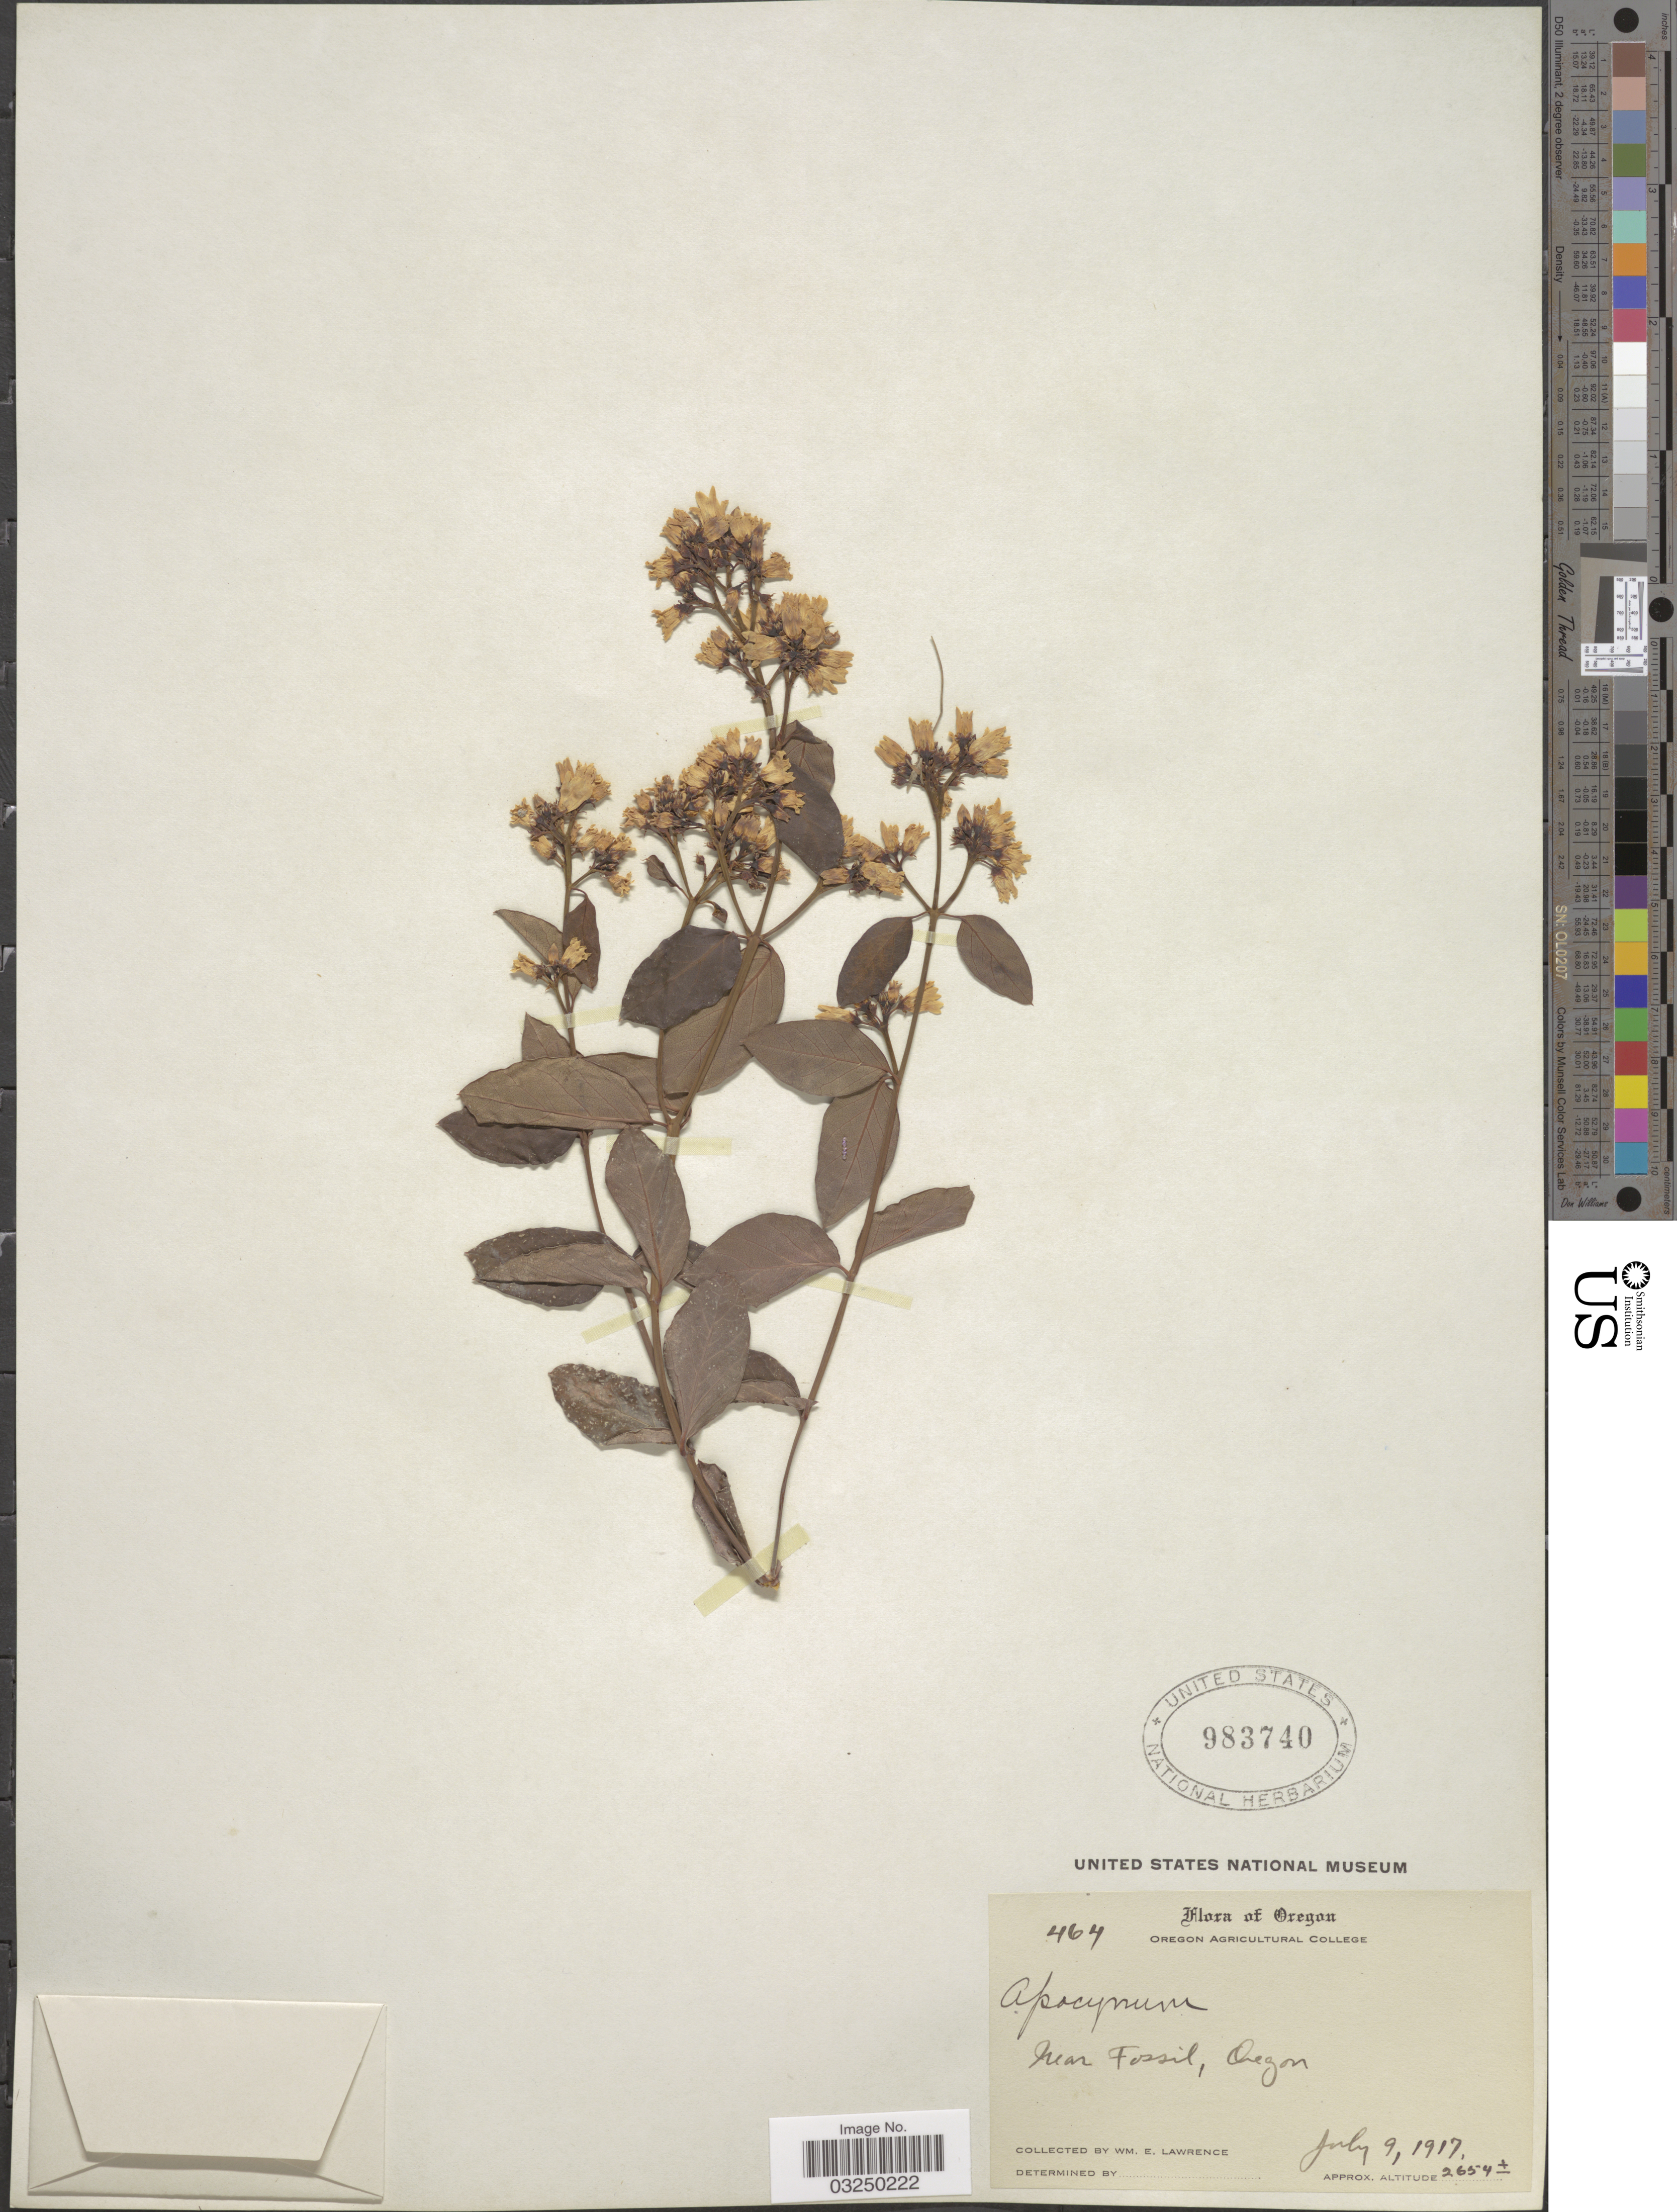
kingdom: Plantae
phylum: Tracheophyta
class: Magnoliopsida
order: Gentianales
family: Apocynaceae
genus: Apocynum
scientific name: Apocynum sp.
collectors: W. Lawrence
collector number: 464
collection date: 1917-07-09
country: United States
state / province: Oregon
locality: Near Fossil.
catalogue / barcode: US 983740